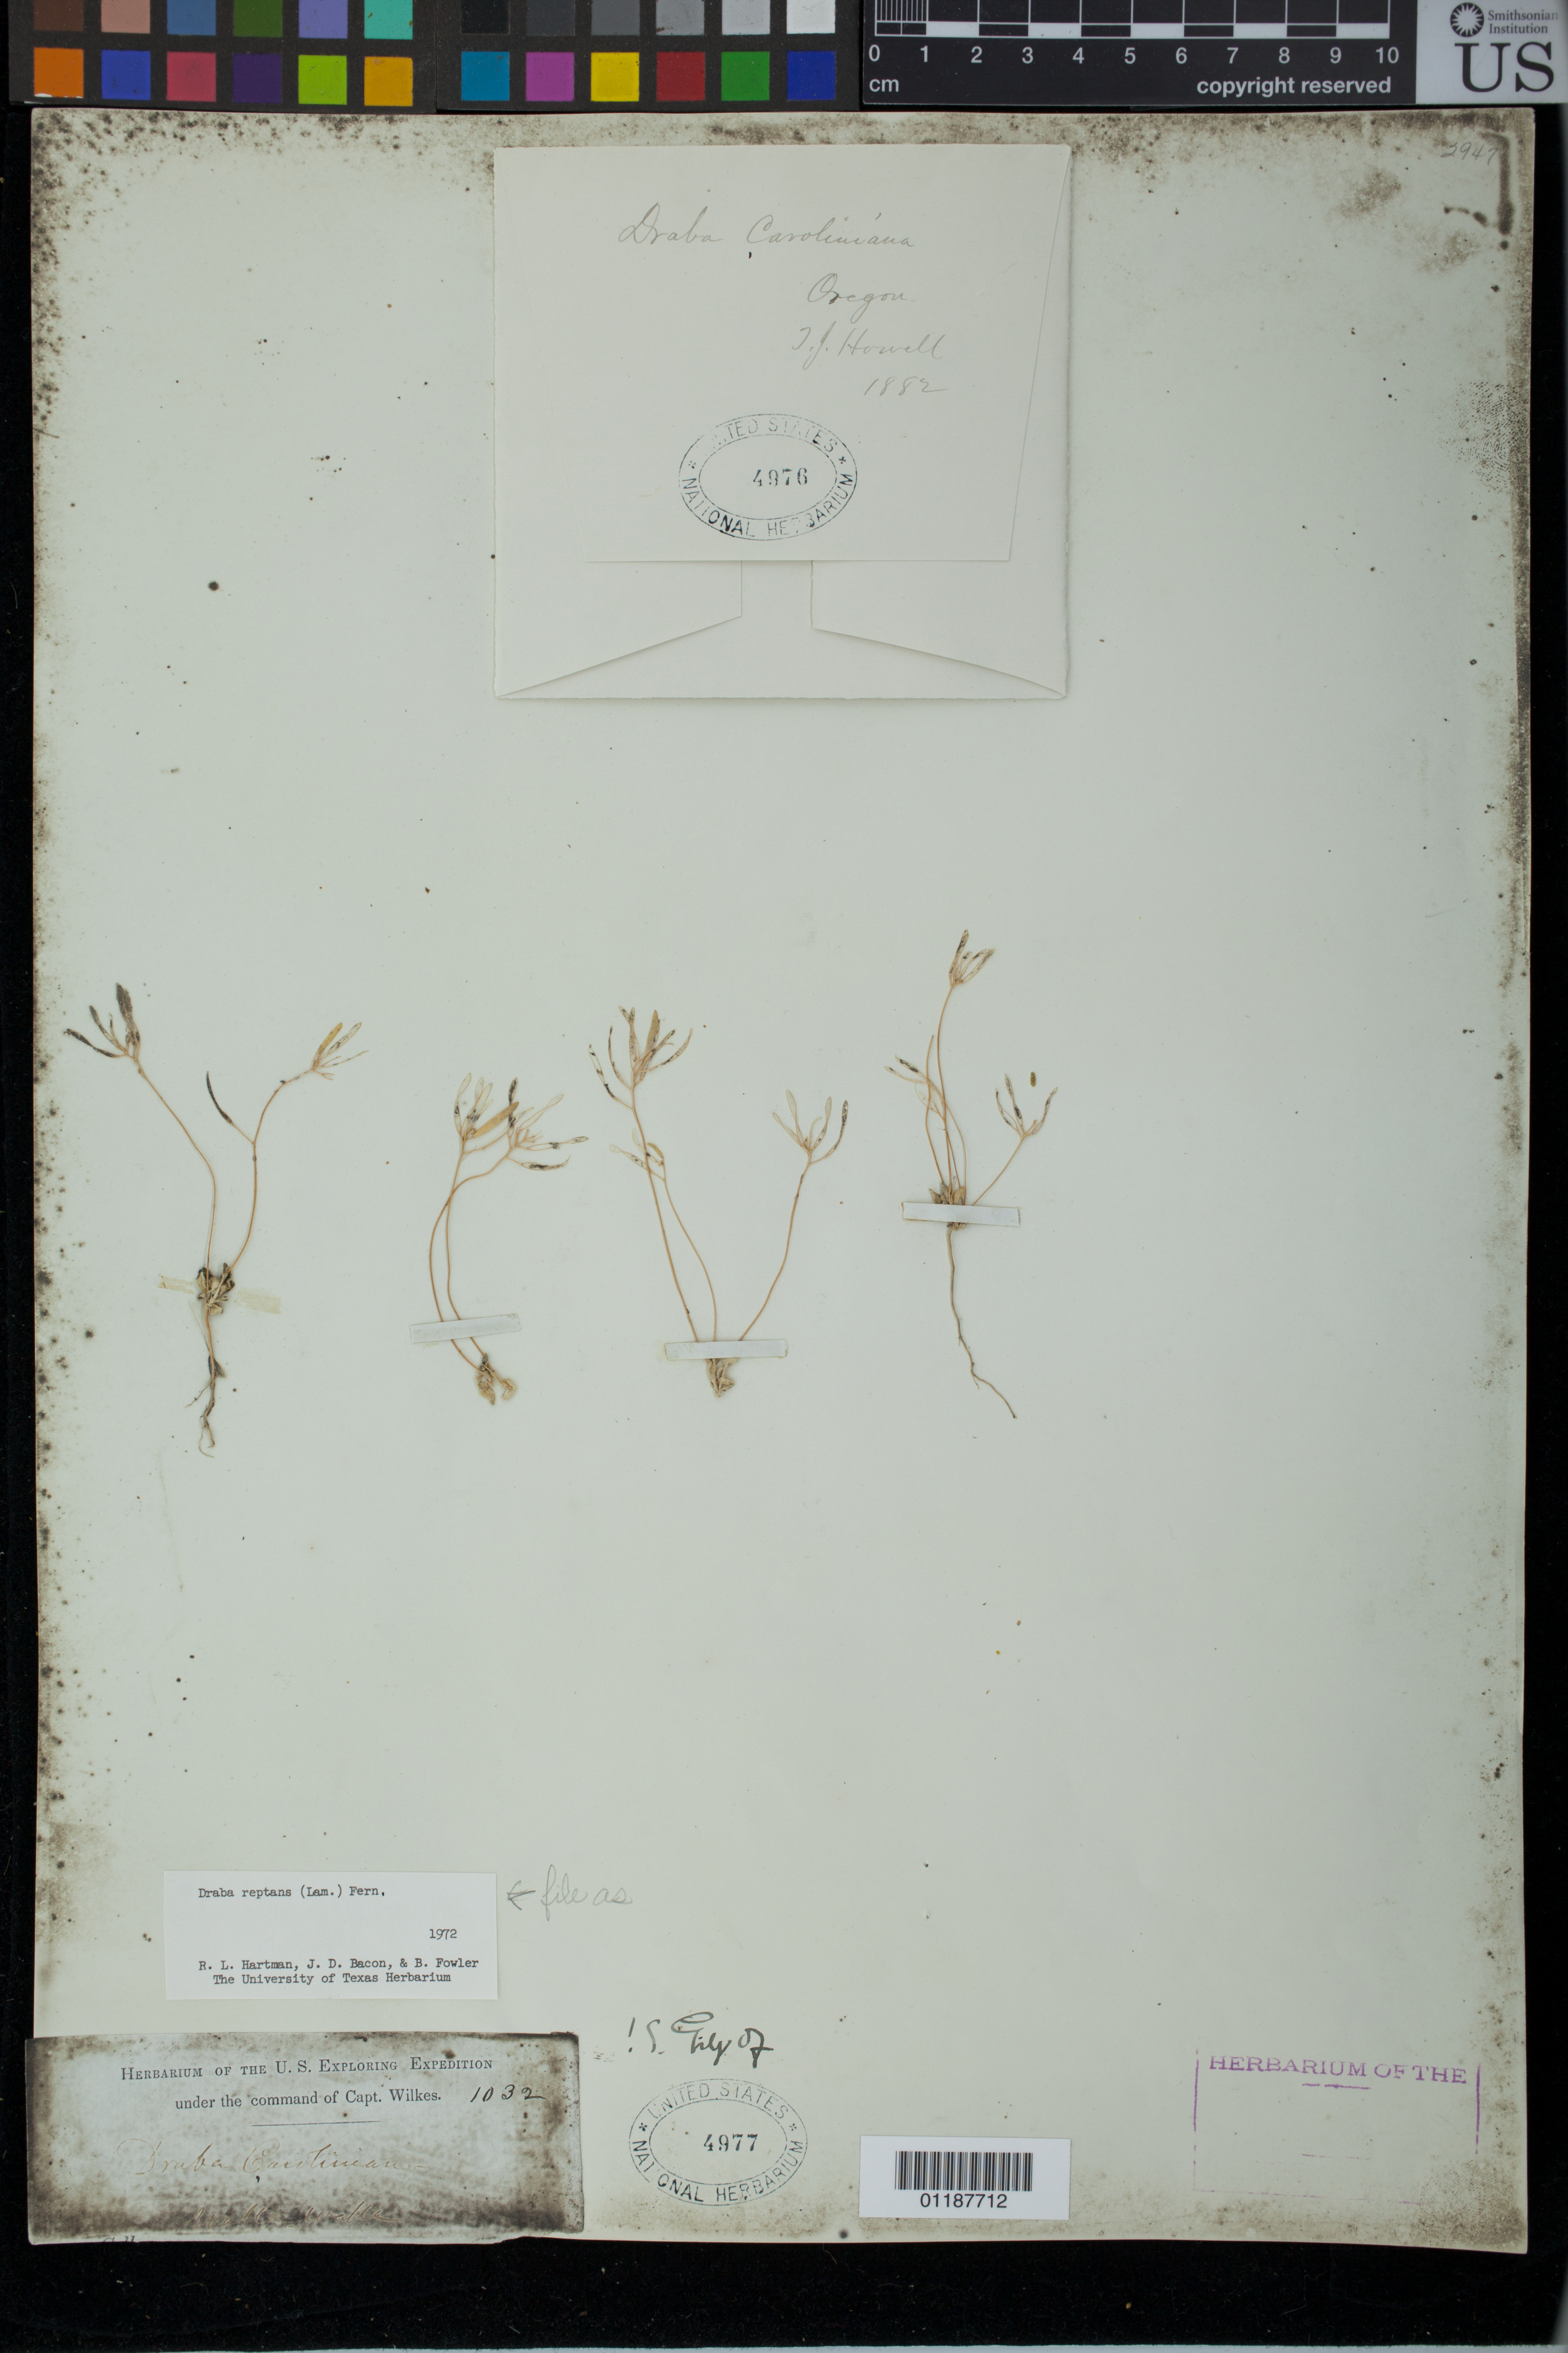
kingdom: Plantae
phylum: Tracheophyta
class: Magnoliopsida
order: Brassicales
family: Brassicaceae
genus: Draba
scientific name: Draba reptans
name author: (Lam.) Fernald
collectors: Wilkes Explor. Exped.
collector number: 1032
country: United States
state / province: Washington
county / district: Walla Walla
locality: Walla Walla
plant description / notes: Additional collection on sheet # 4976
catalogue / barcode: US 4977